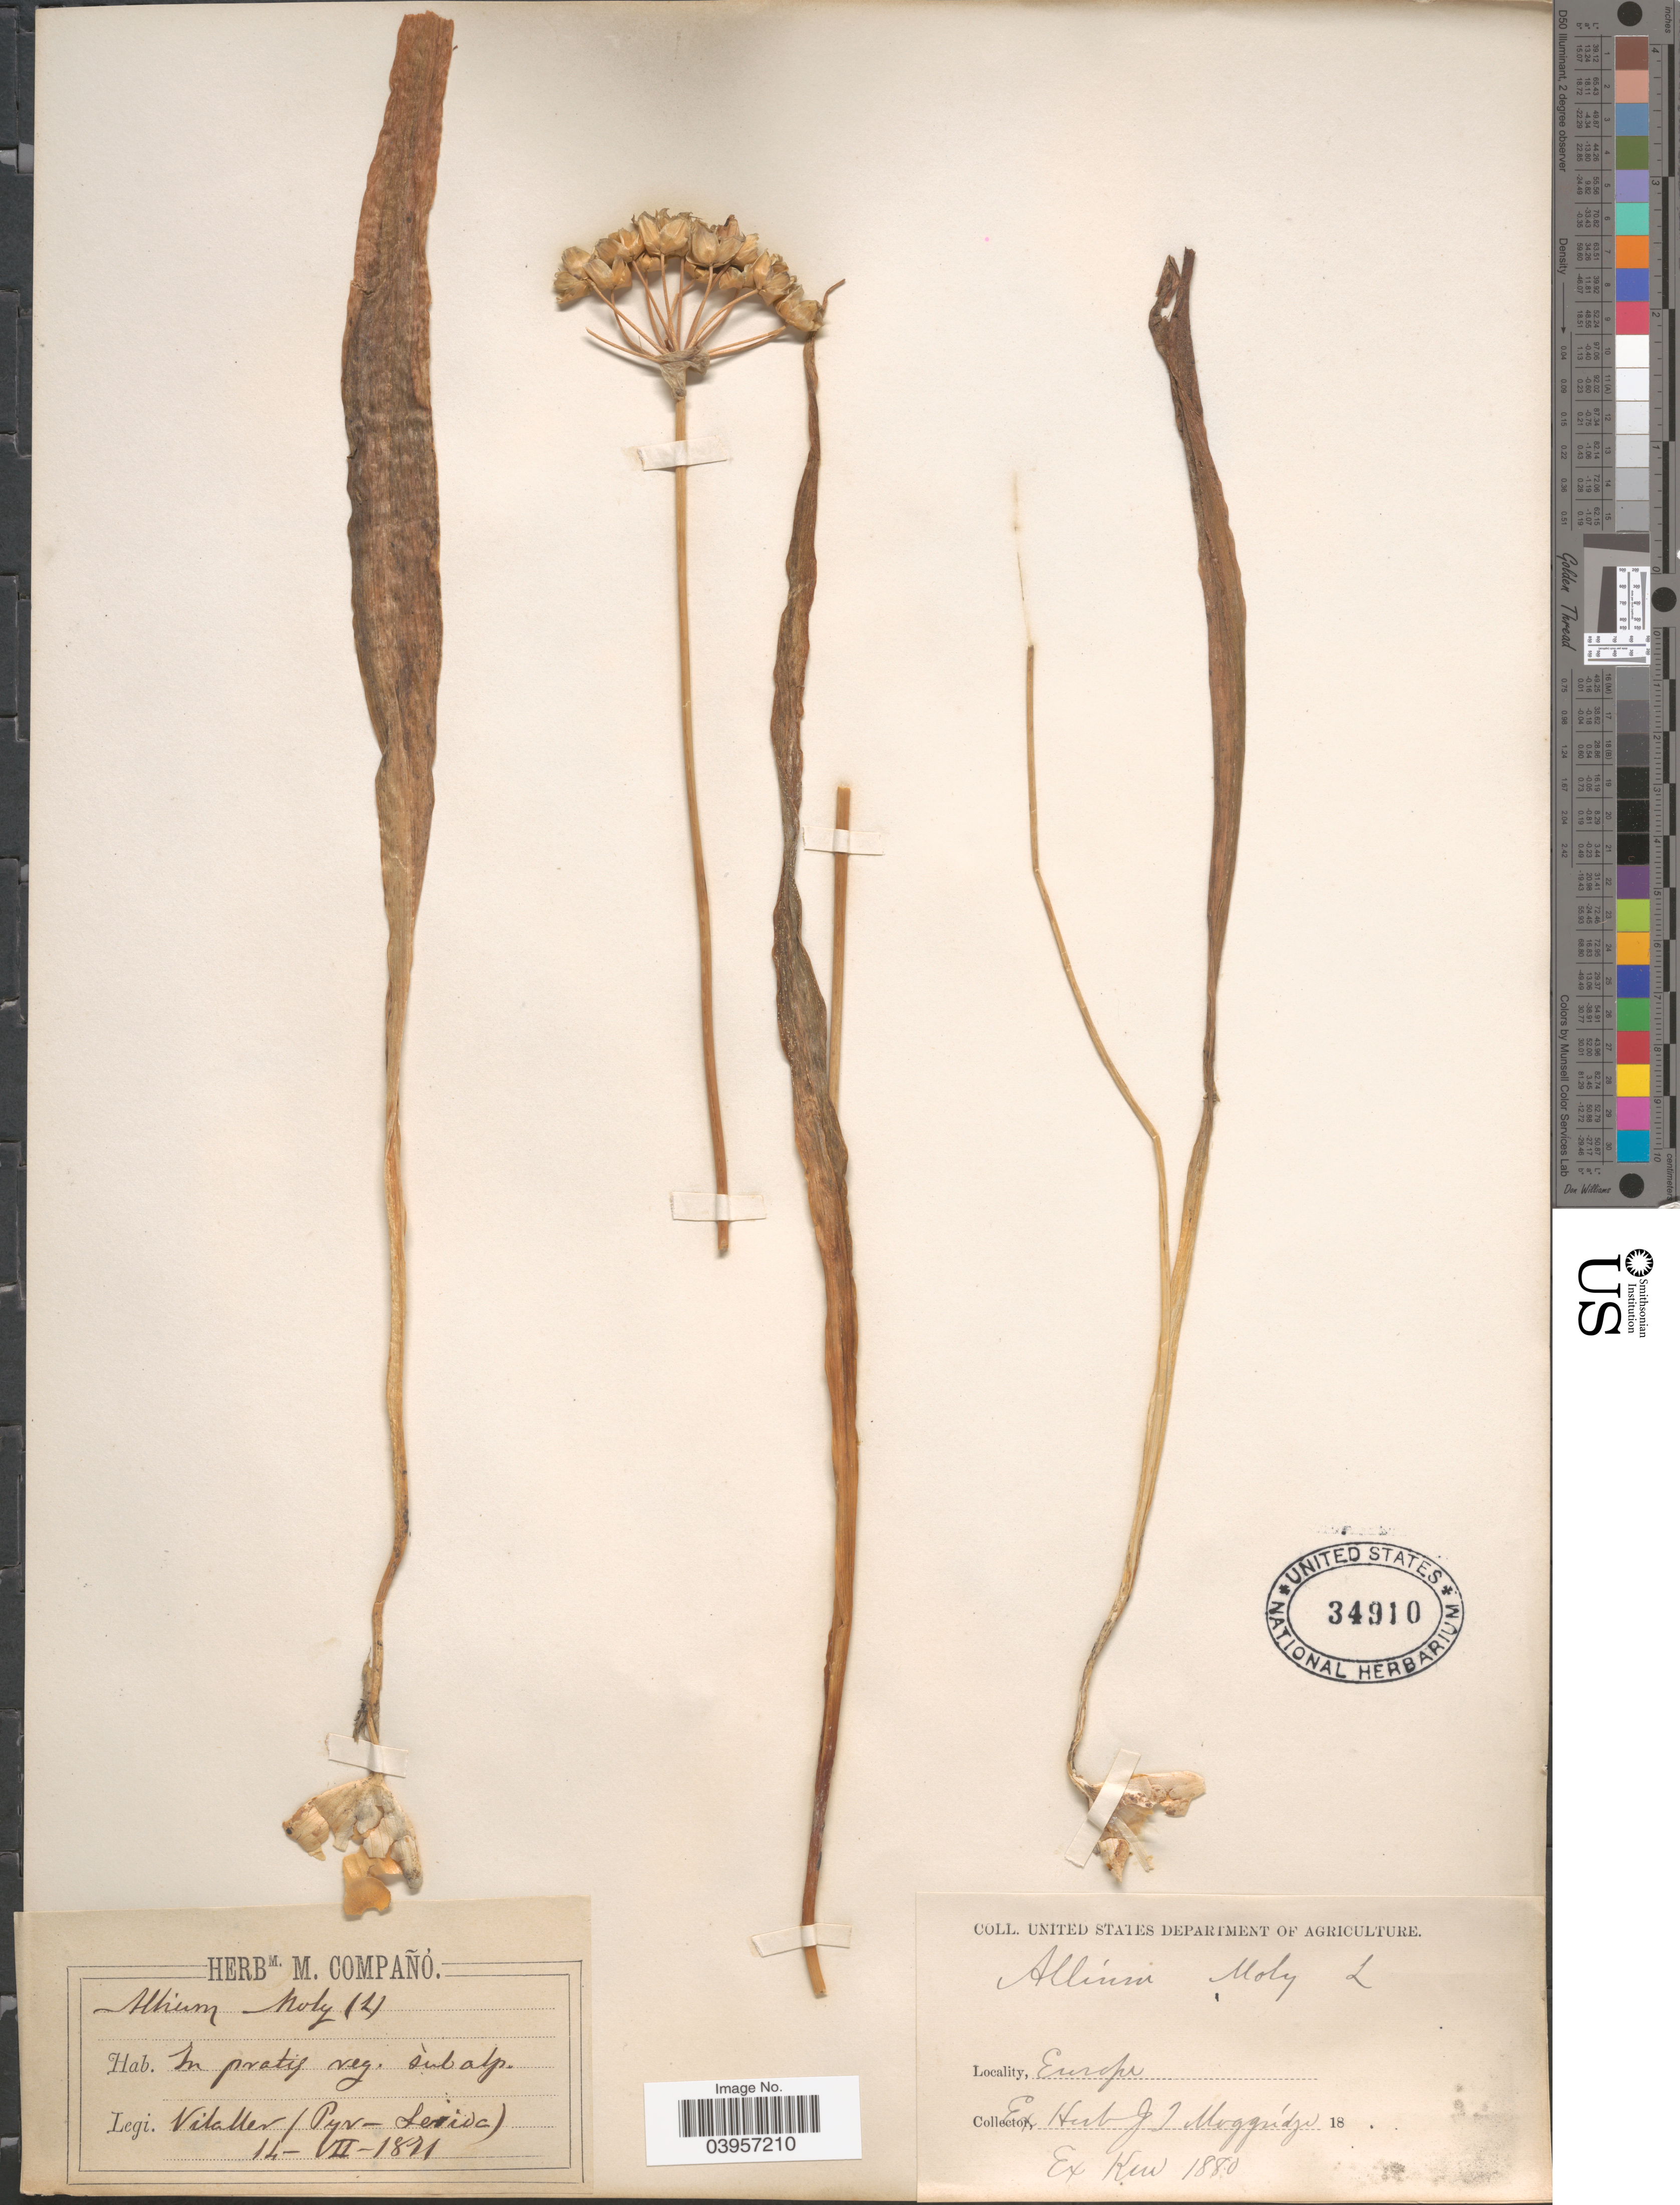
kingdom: Plantae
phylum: Tracheophyta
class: Liliopsida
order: Asparagales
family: Amaryllidaceae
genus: Allium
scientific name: Allium moly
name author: L.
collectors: Vilaller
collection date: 1871-07-14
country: Spain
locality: Europe. Vilaller/ Pyr -Serida.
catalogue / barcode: US 34910